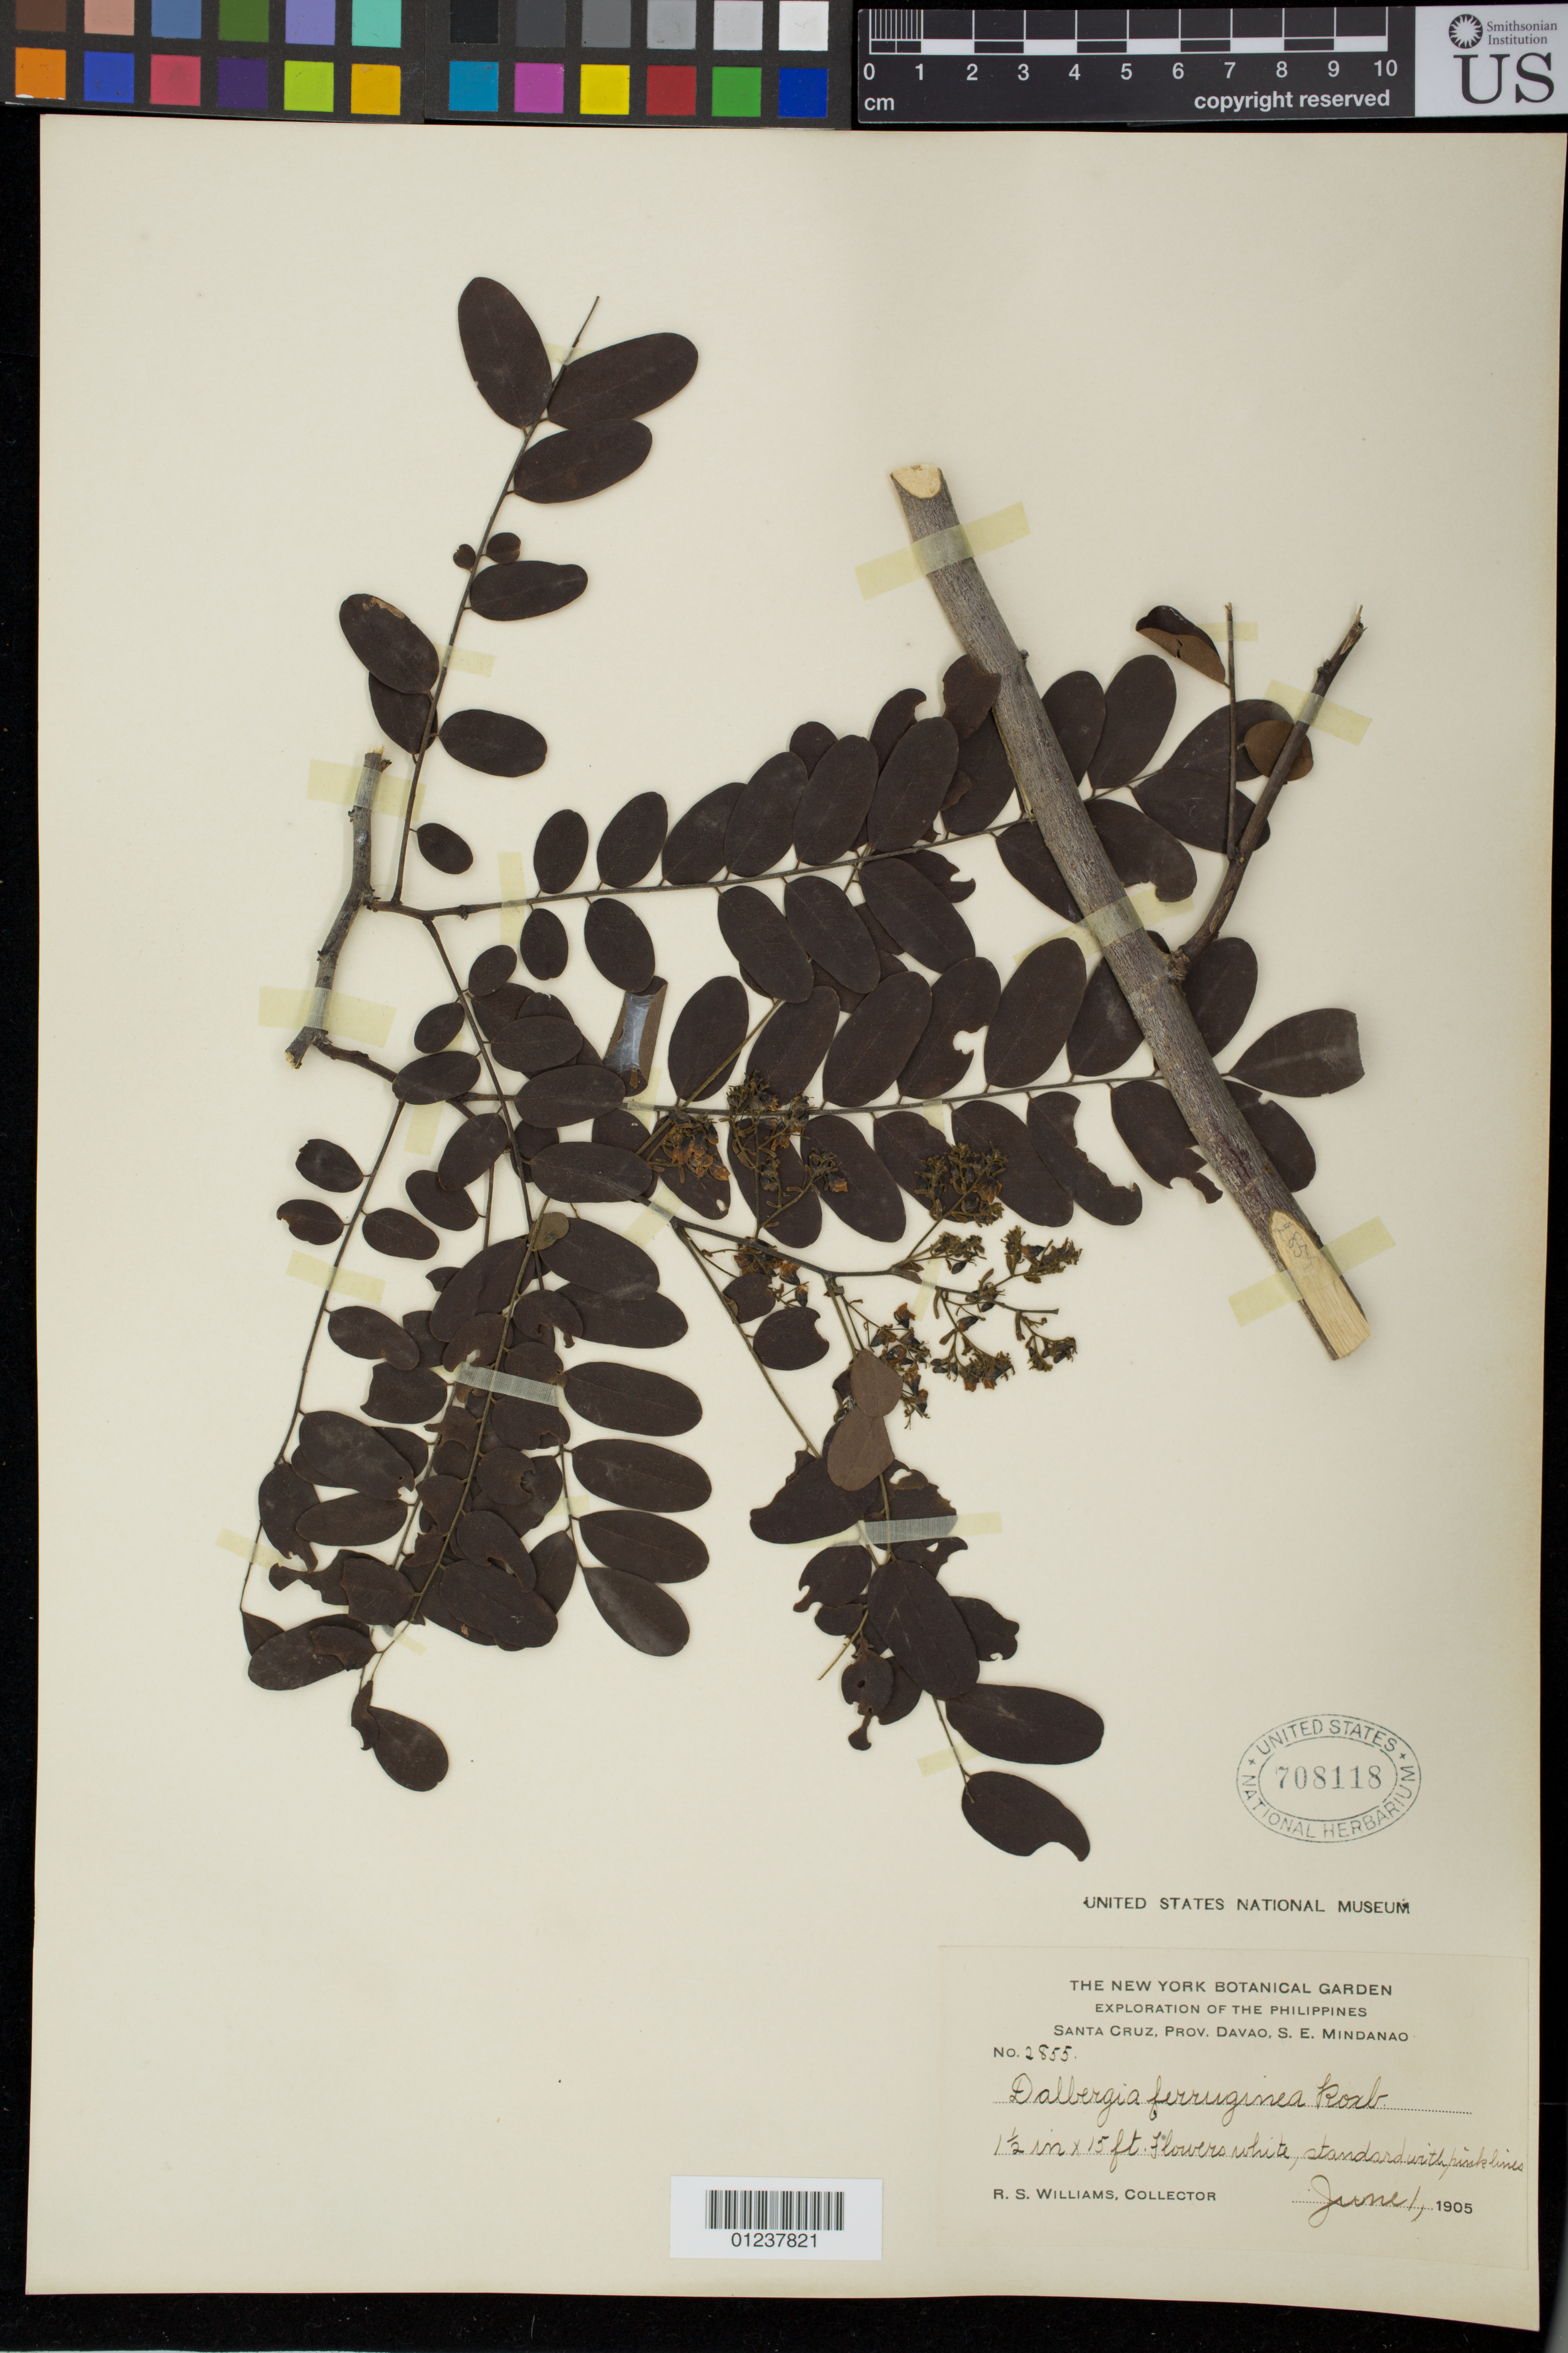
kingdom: Plantae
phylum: Tracheophyta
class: Magnoliopsida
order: Fabales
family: Fabaceae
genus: Dalbergia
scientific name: Dalbergia ferruginea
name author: Roxb.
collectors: R. S. Williams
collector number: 2855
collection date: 1905-06-01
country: Philippines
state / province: Davao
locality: Santa Cruz, S.E. Mindanao.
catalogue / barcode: US 708118